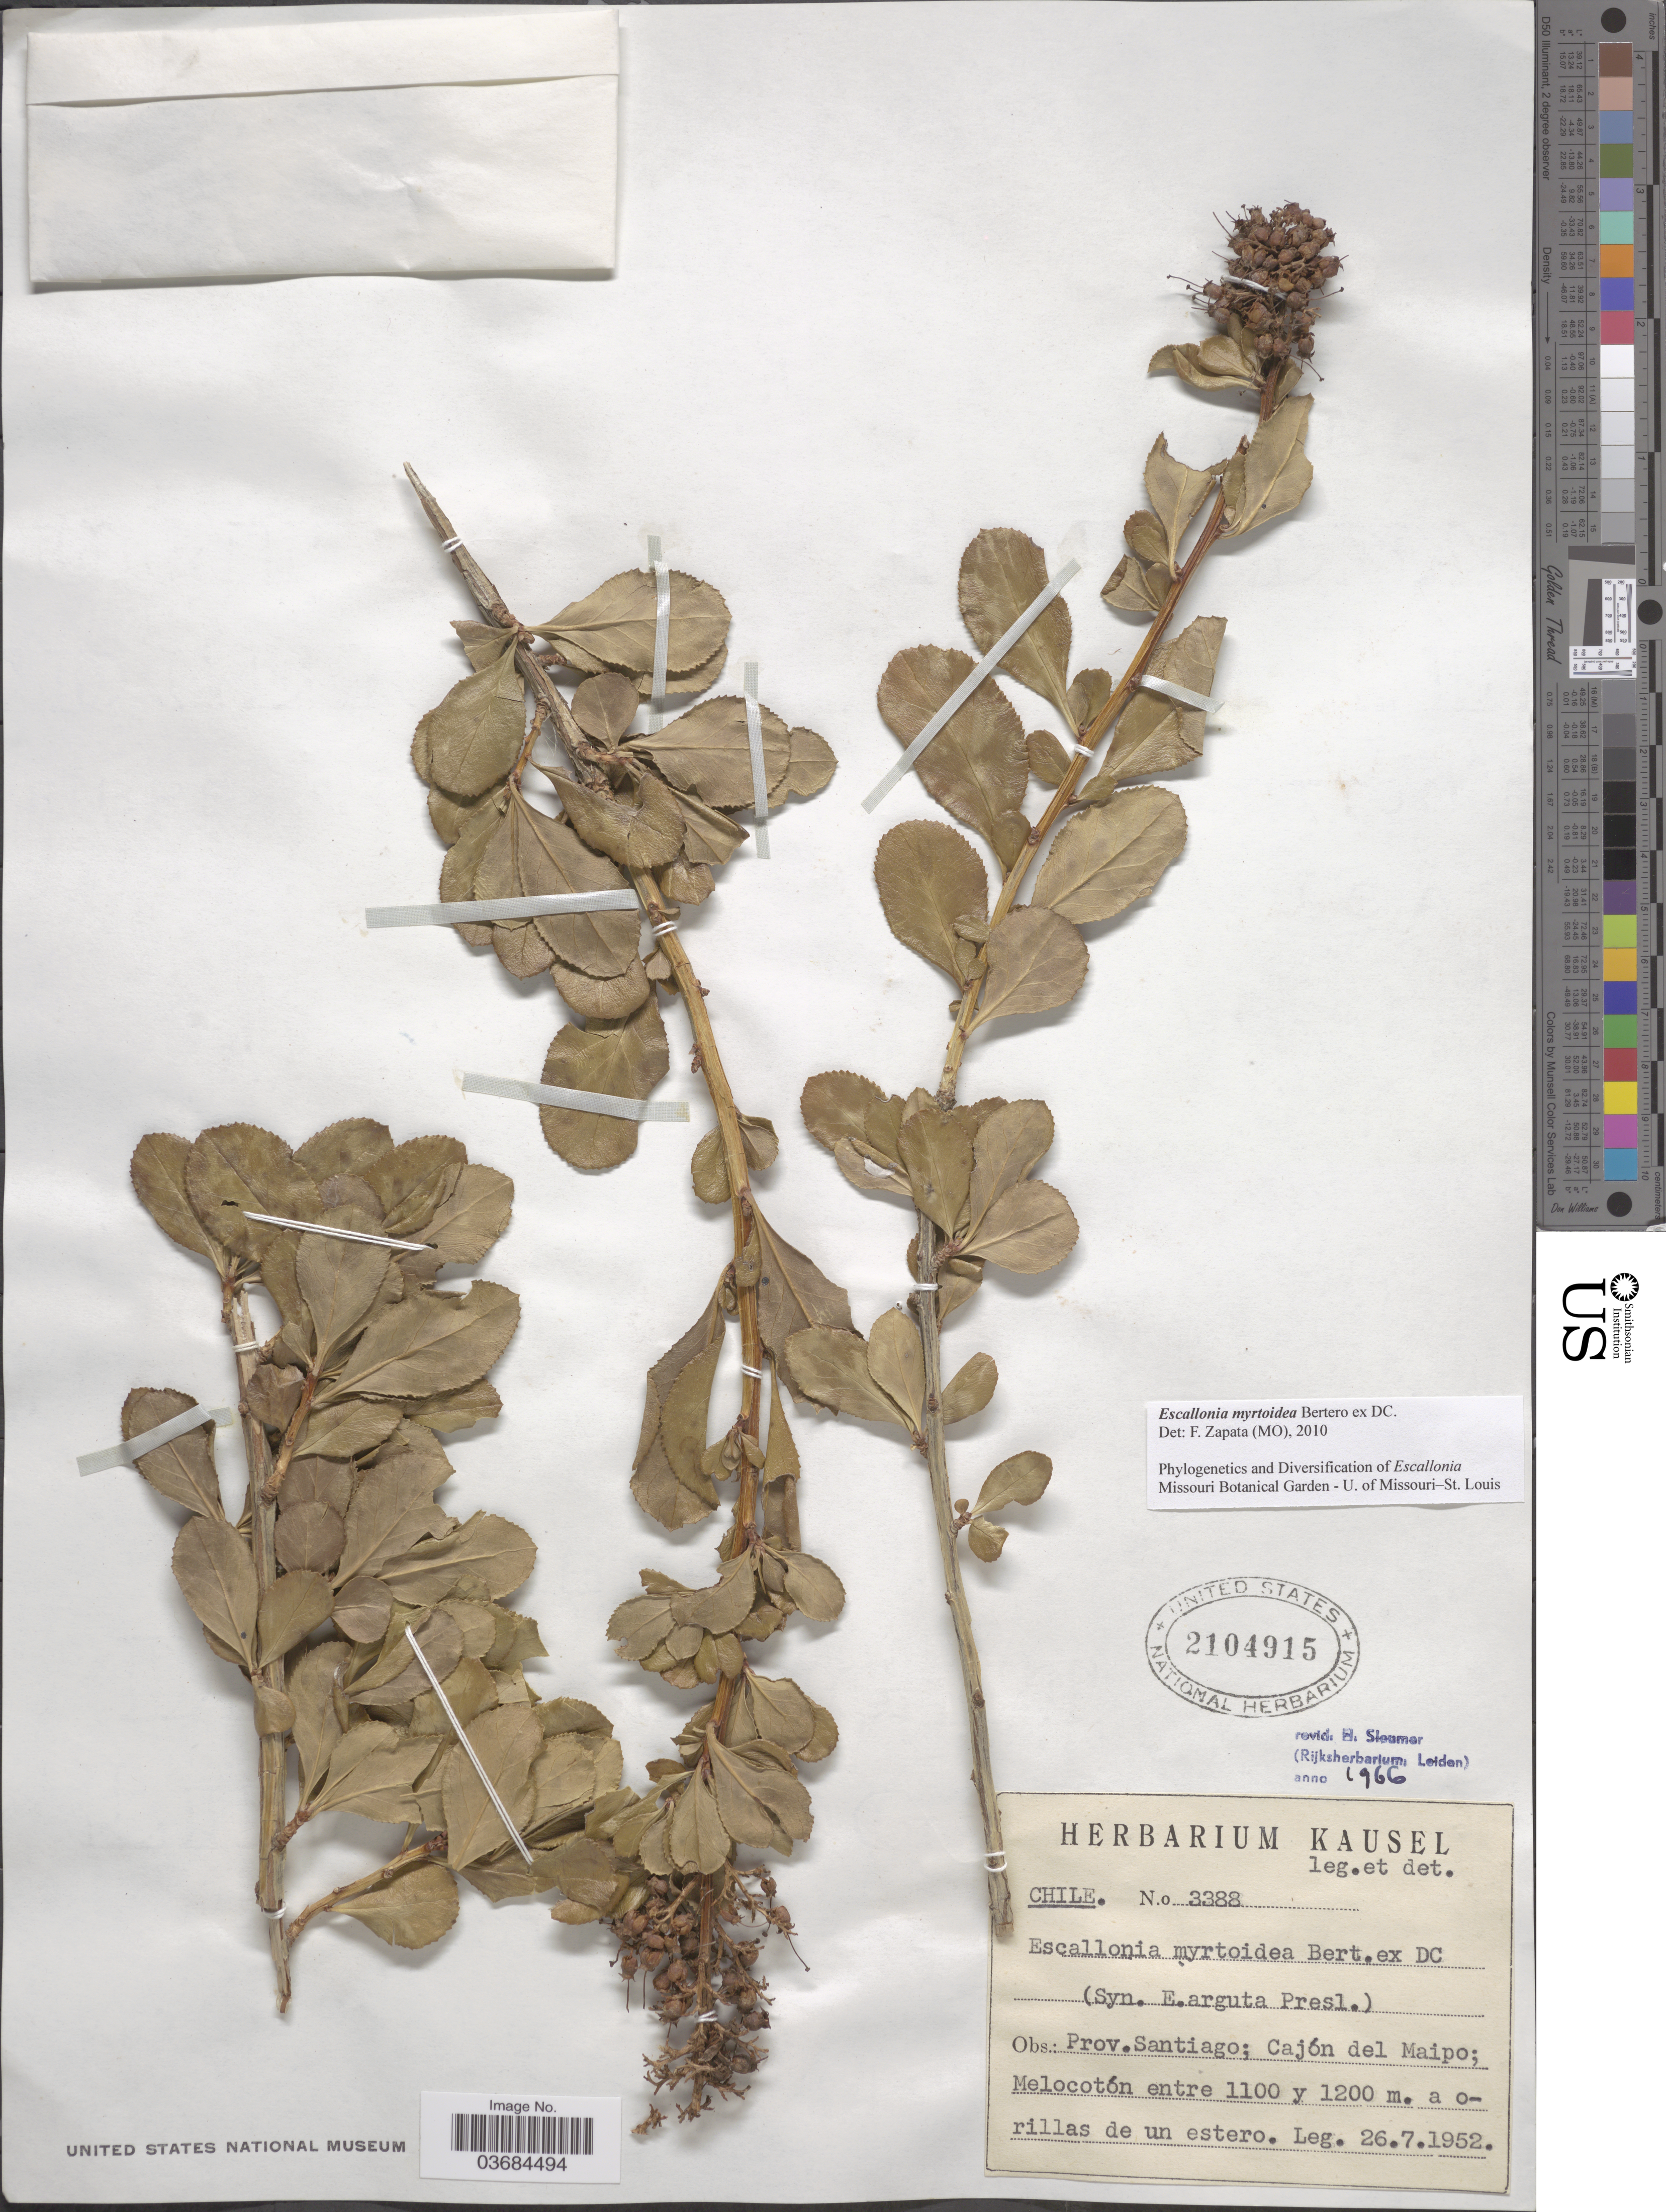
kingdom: Plantae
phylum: Tracheophyta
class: Magnoliopsida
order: Escalloniales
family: Escalloniaceae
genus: Escallonia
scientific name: Escallonia myrtoidea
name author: Bertero ex DC.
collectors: Ex herb. Kausel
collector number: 3388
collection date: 1952-07-26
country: Chile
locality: Prov. Santiago; Cajón del Maipo; Melocotón.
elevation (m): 1100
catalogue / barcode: US 2104915